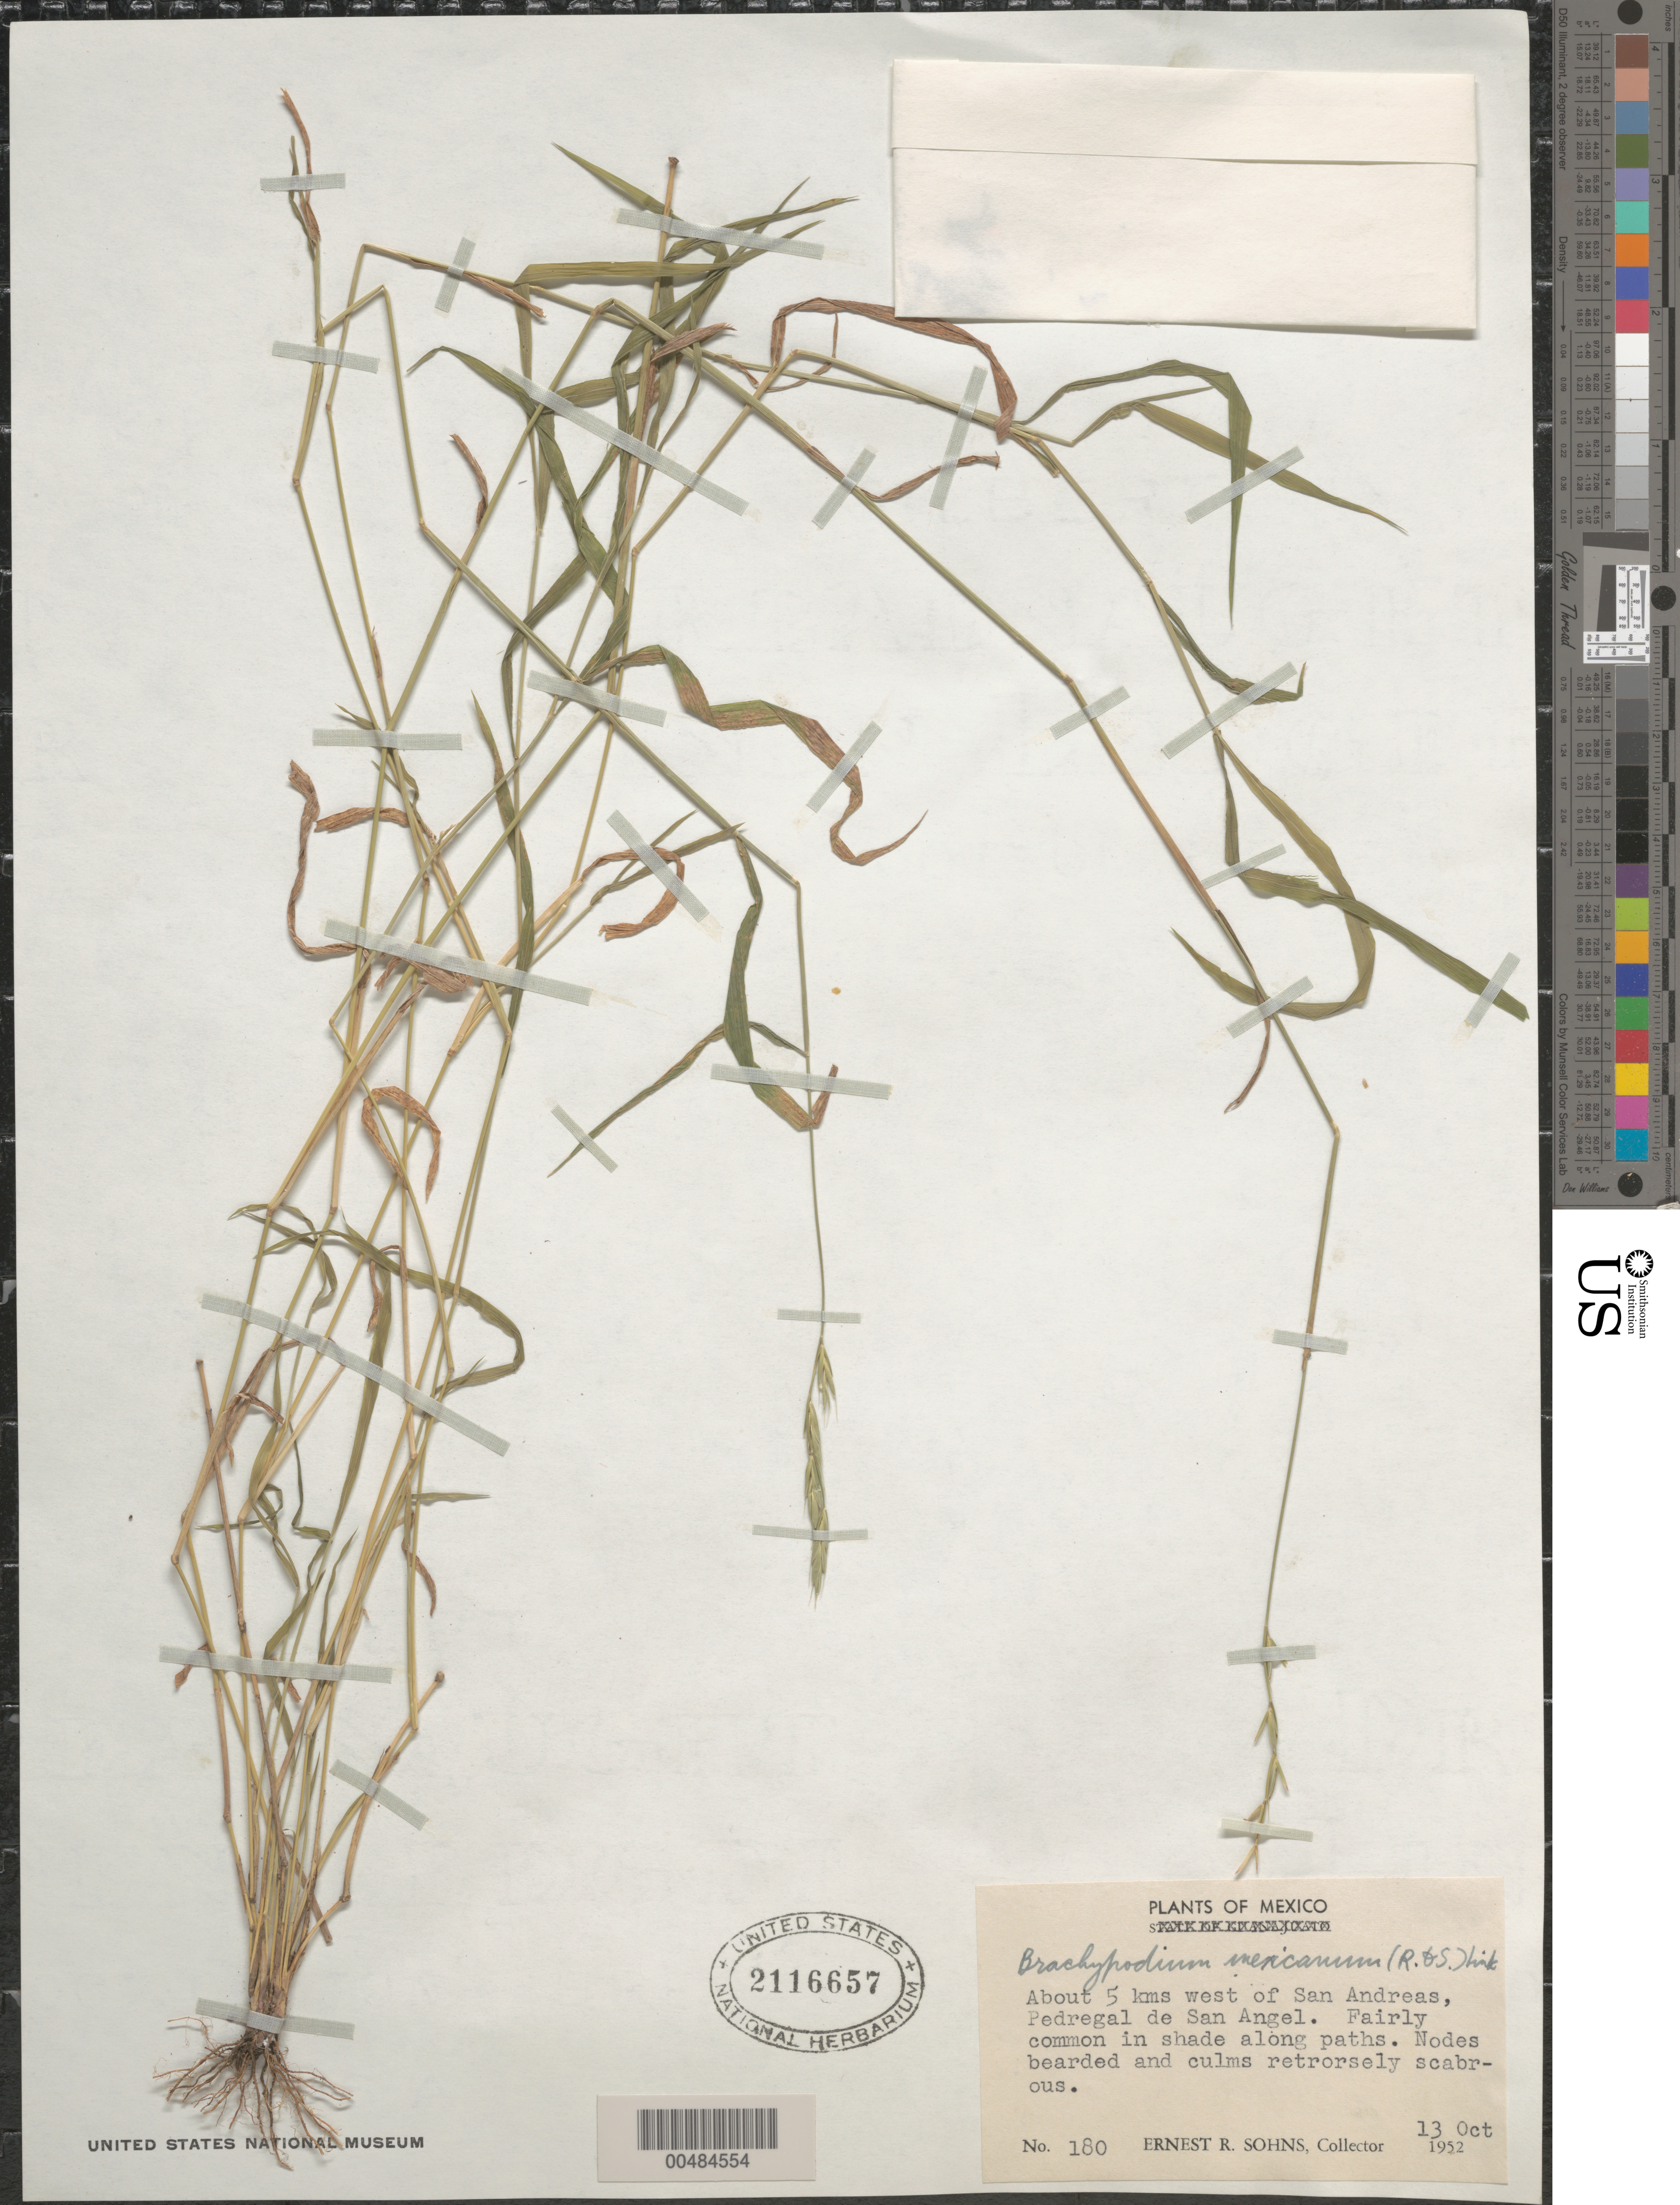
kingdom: Plantae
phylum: Tracheophyta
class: Liliopsida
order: Poales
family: Poaceae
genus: Brachypodium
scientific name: Brachypodium mexicanum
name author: (Roem. & Schult.) Link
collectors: E. R. Sohns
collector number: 180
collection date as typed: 13 Oct 1952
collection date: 1952-10-13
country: Mexico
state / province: Distrito Federal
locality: About 5 km W of San Andreas, Pedregal de San Angel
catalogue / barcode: US 2116657